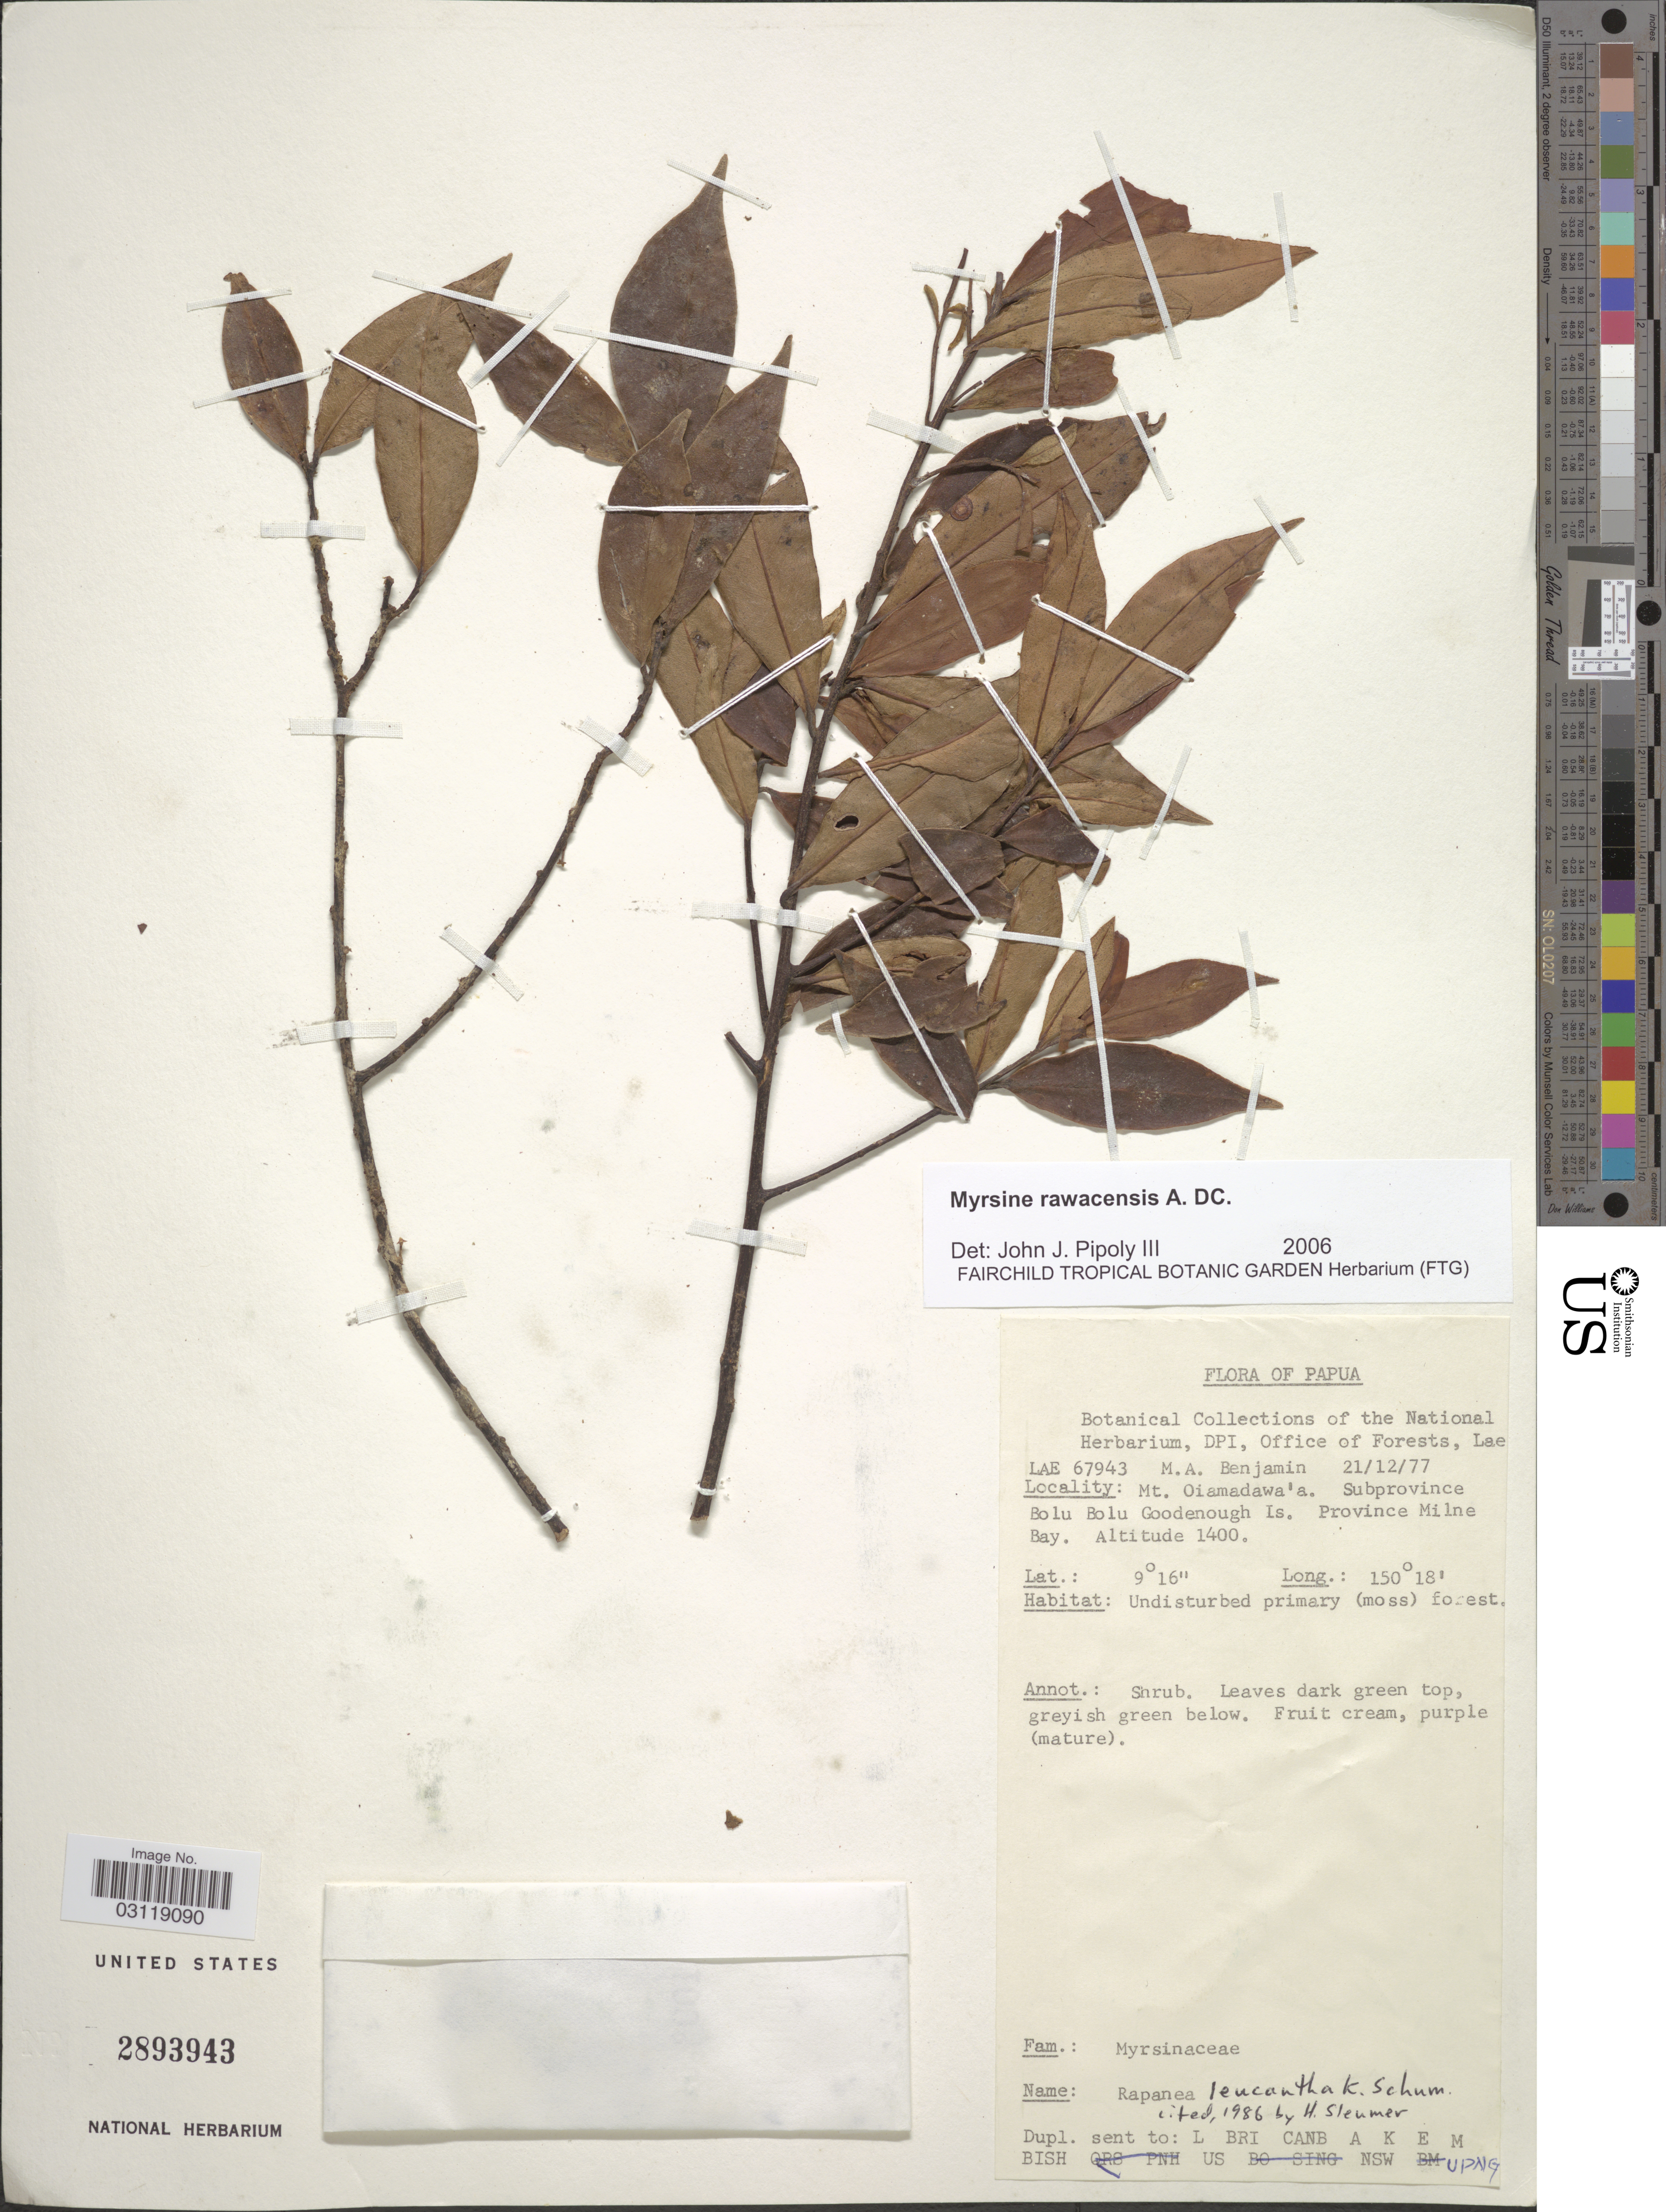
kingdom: Plantae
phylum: Tracheophyta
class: Magnoliopsida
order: Ericales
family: Primulaceae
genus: Rapanea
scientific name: Rapanea rawacensis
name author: (A. DC.) Mez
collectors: M. Benjamin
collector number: LAE67943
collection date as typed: Transcribed d/m/y: 21/12/77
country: Papua New Guinea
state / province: Milne Bay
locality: Papua. Mt. Oiamadawa'a. Subprovince Bolu Bolu Goodenough Is.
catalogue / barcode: US 2893943